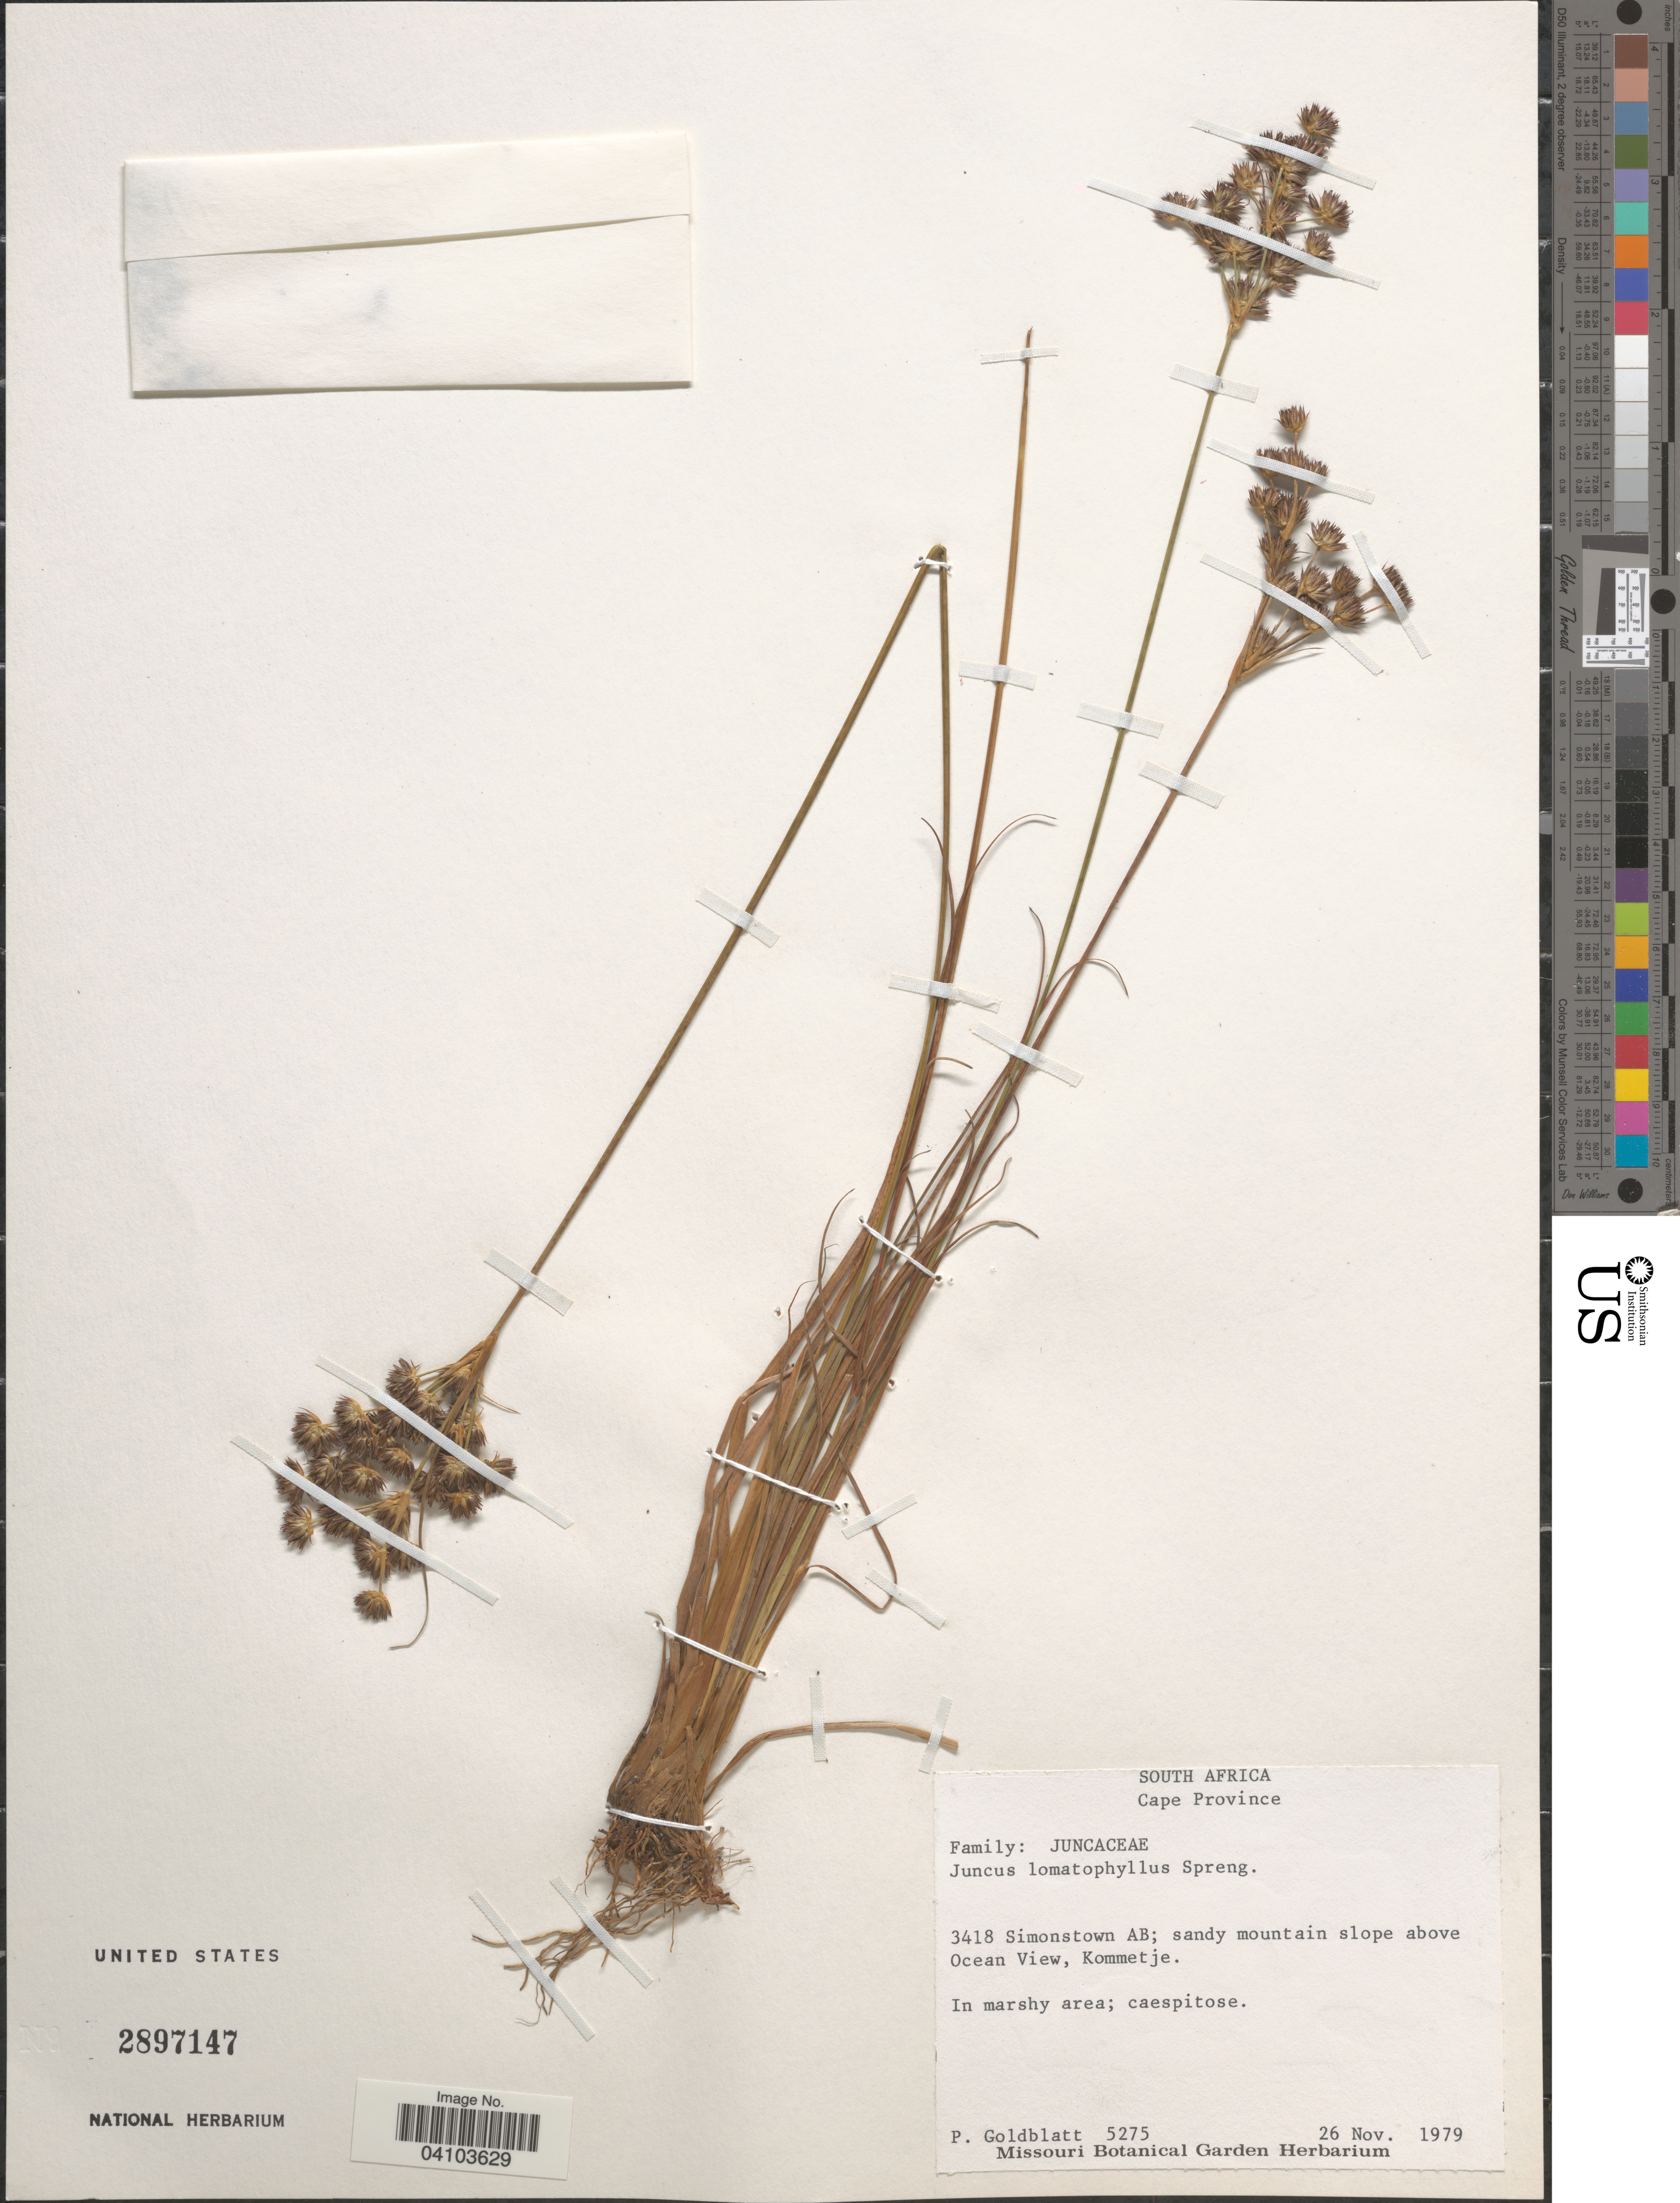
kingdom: Plantae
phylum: Tracheophyta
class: Liliopsida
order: Poales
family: Juncaceae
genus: Juncus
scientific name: Juncus lomatophyllus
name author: Spreng.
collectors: P. Goldblatt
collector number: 5275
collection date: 1979-11-26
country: South Africa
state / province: Western Cape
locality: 3418 Simonstown AB; sandy mountain slope above Ocean View, Kommetje.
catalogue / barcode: US 2897147